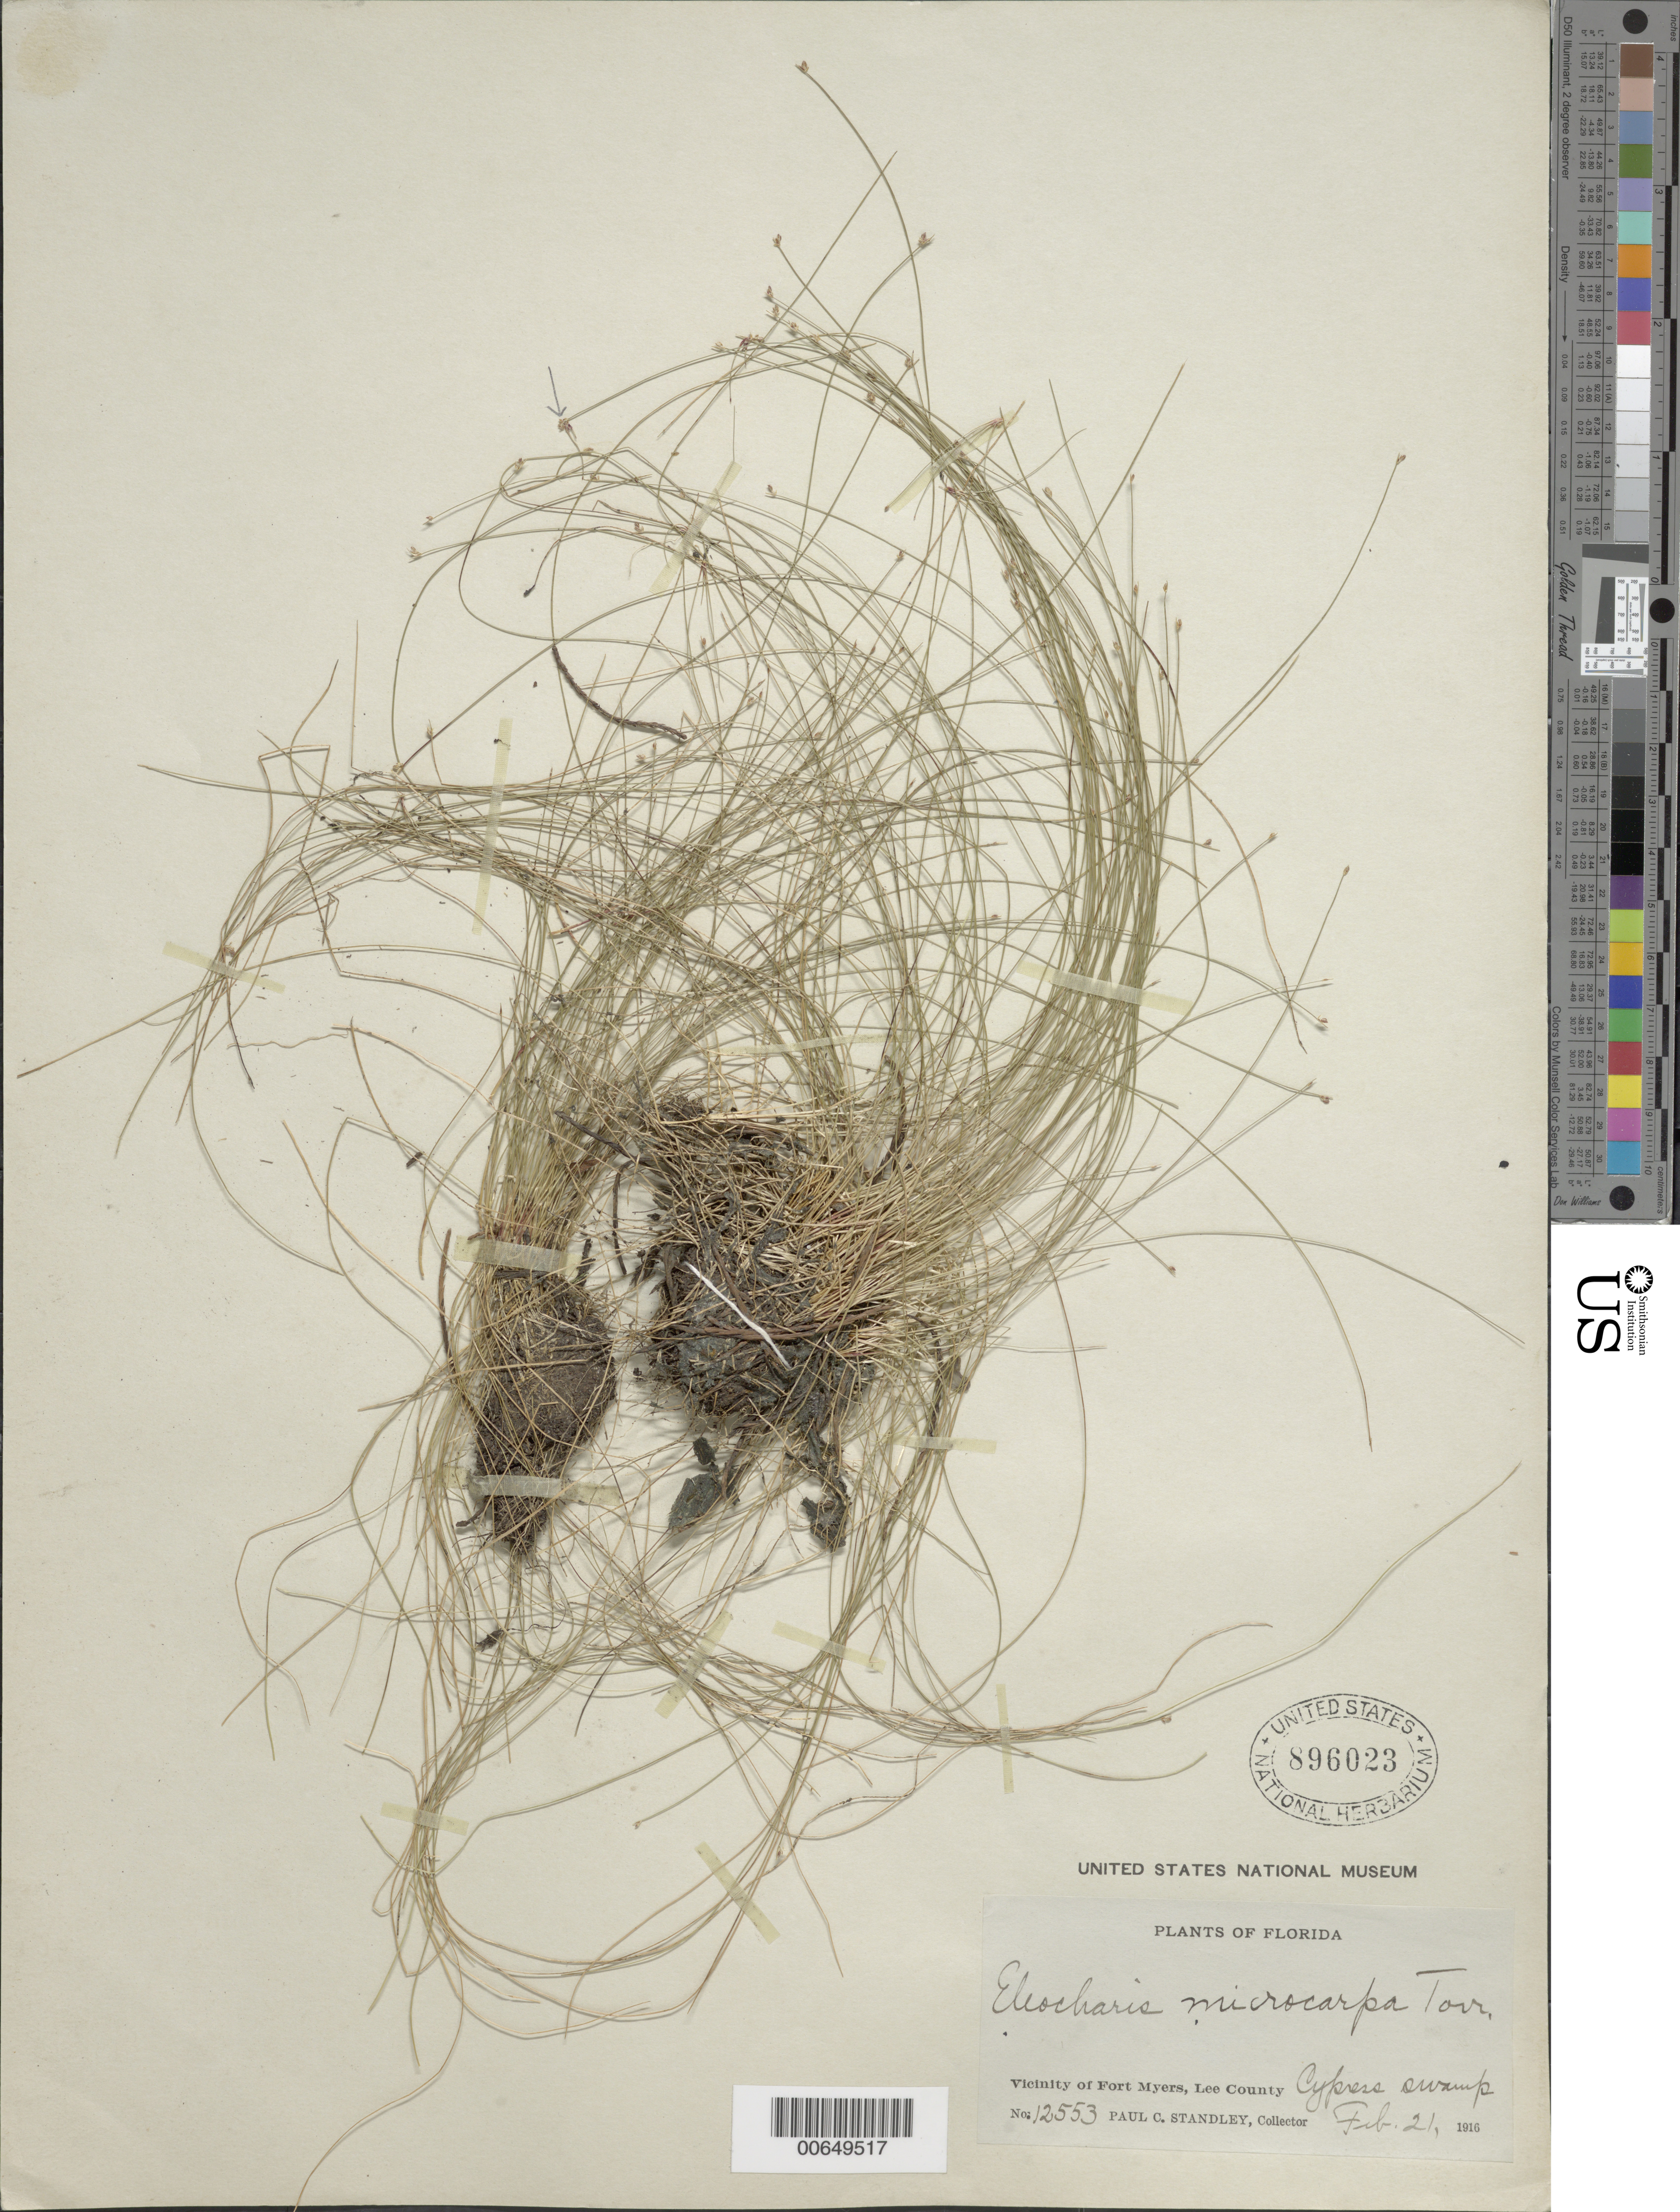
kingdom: Plantae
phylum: Tracheophyta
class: Liliopsida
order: Poales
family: Cyperaceae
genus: Eleocharis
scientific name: Eleocharis microcarpa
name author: Torr.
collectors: P. C. Standley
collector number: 12553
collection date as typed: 21 Feb 1916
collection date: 1916-02-21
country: United States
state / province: Florida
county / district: Lee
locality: Vicinity of Fort Myers.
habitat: Cypress swamp.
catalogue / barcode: US 96023